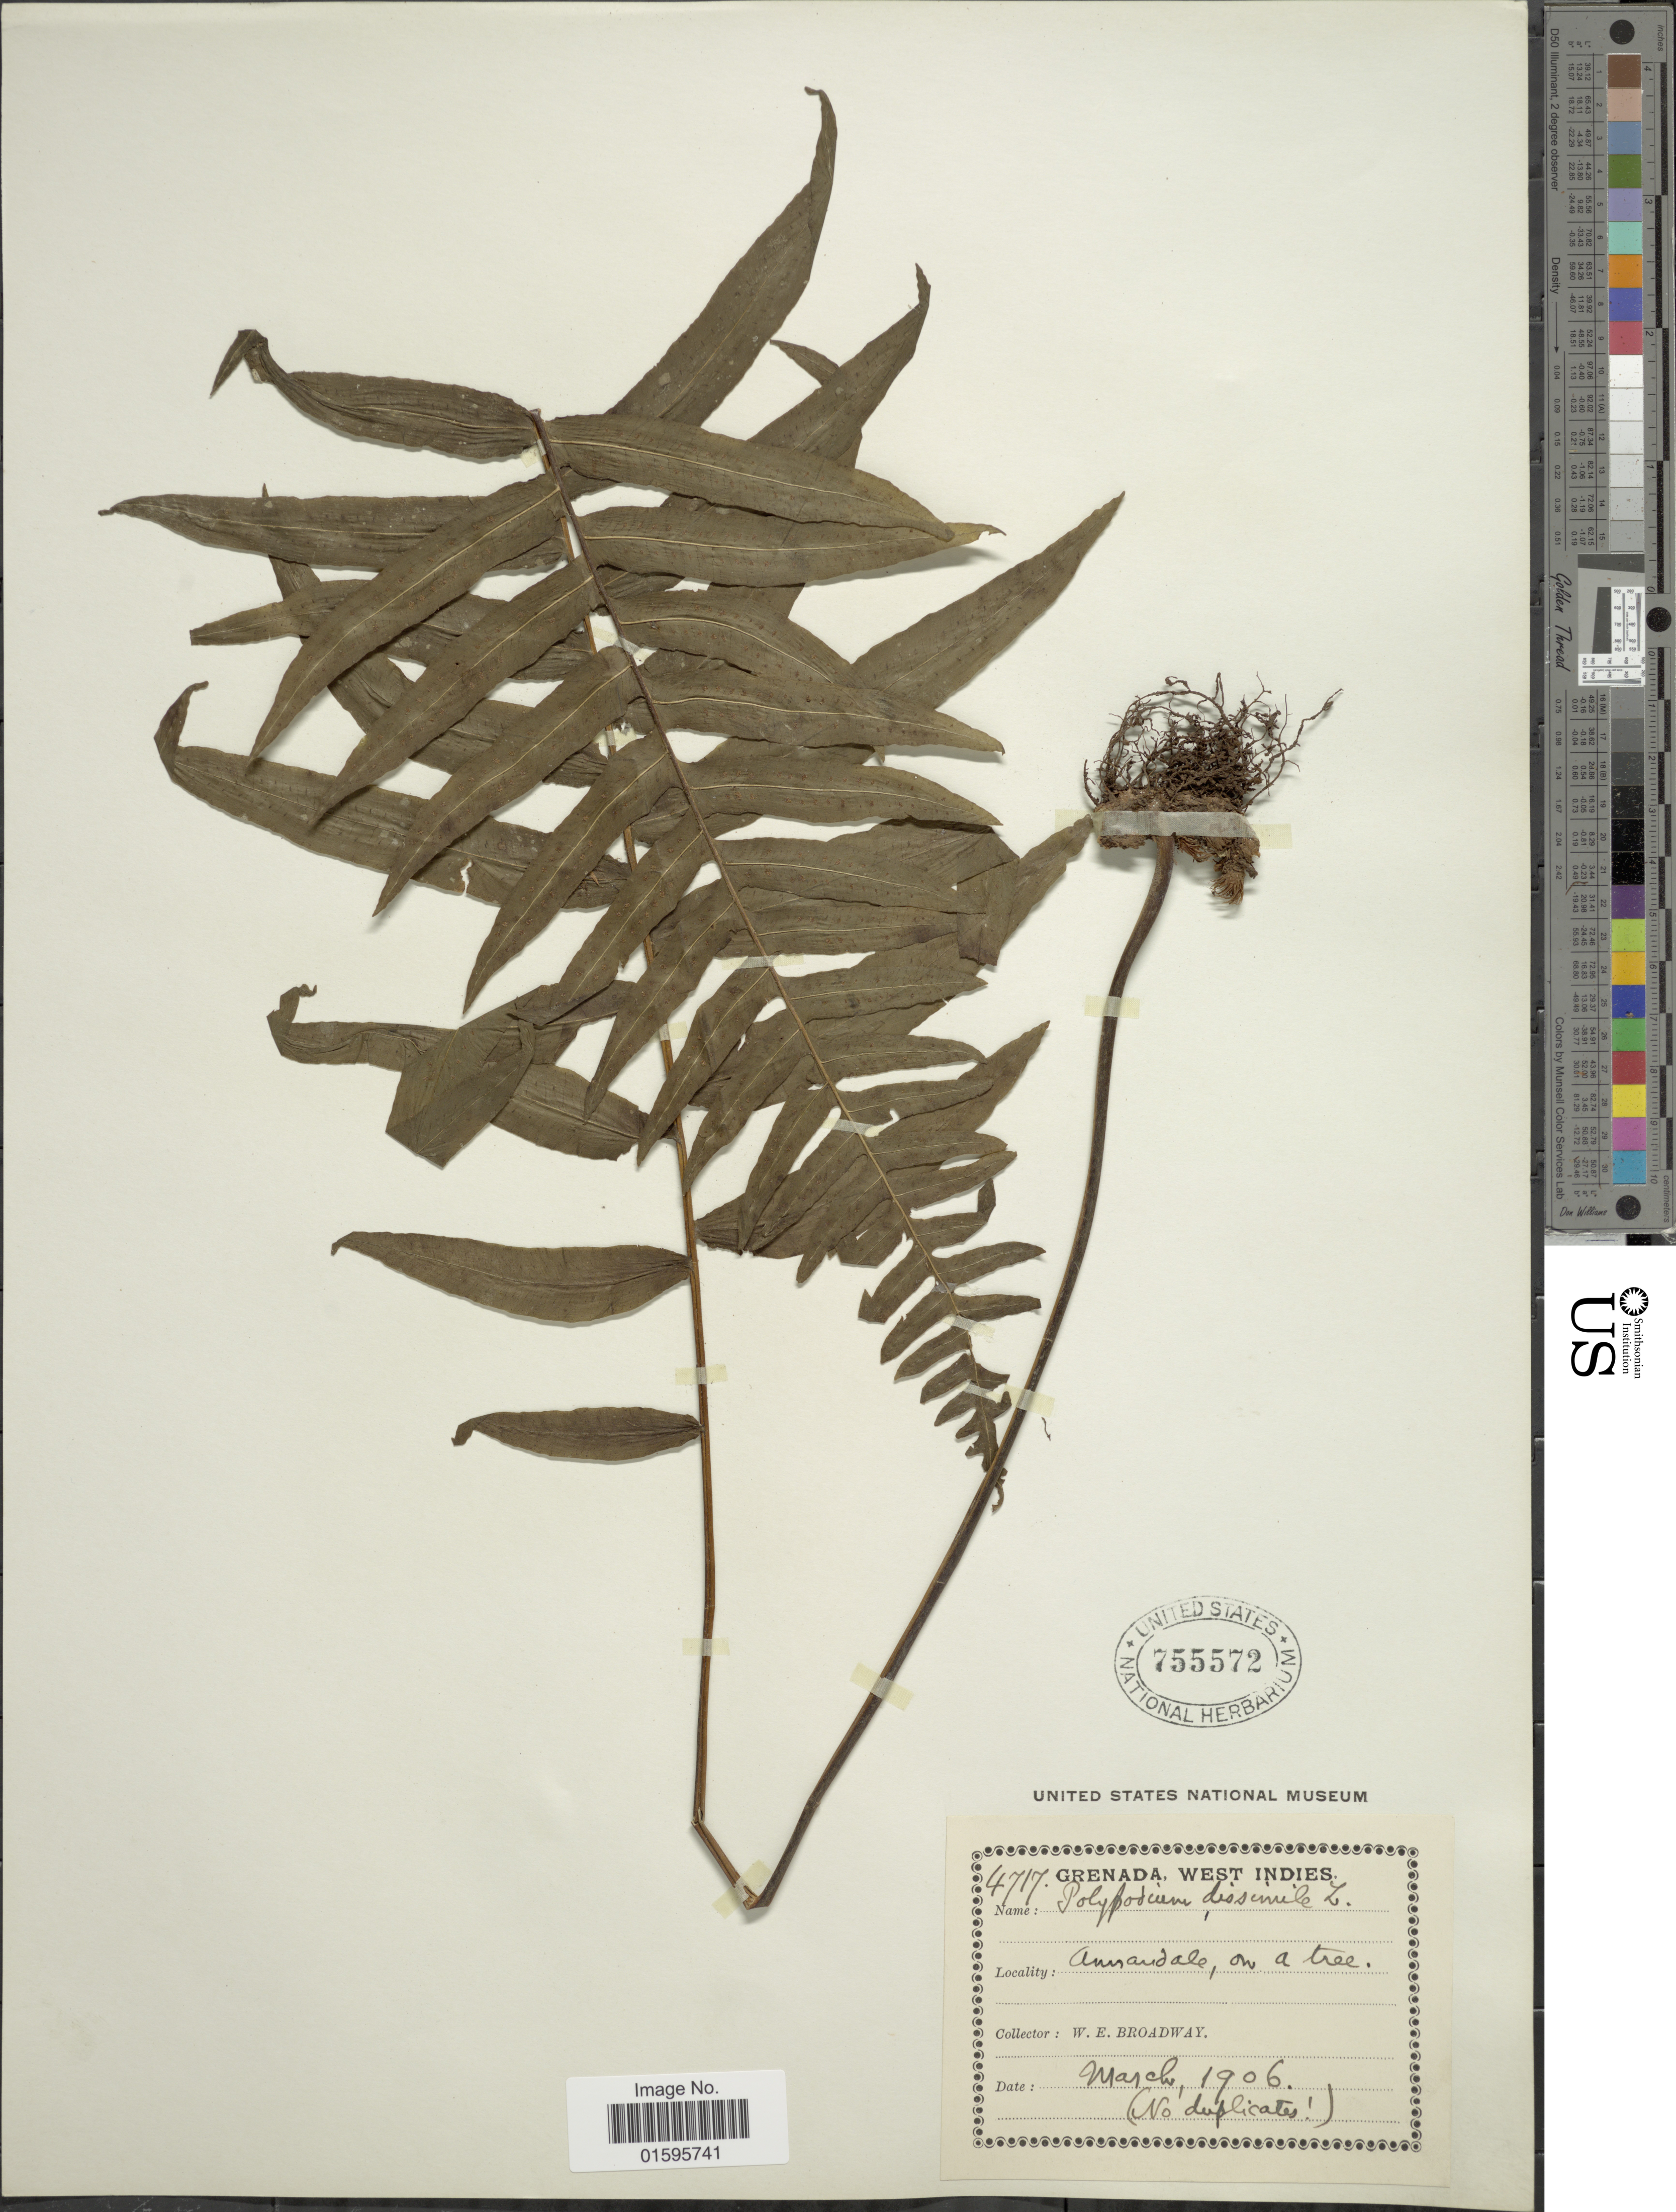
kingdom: Plantae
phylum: Tracheophyta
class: Polypodiopsida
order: Polypodiales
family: Polypodiaceae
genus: Polypodium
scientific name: Polypodium dulce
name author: Poir.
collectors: W. E. Broadway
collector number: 4717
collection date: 1906-03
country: Grenada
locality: Grenada, West Indies, Annandale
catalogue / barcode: US 755572